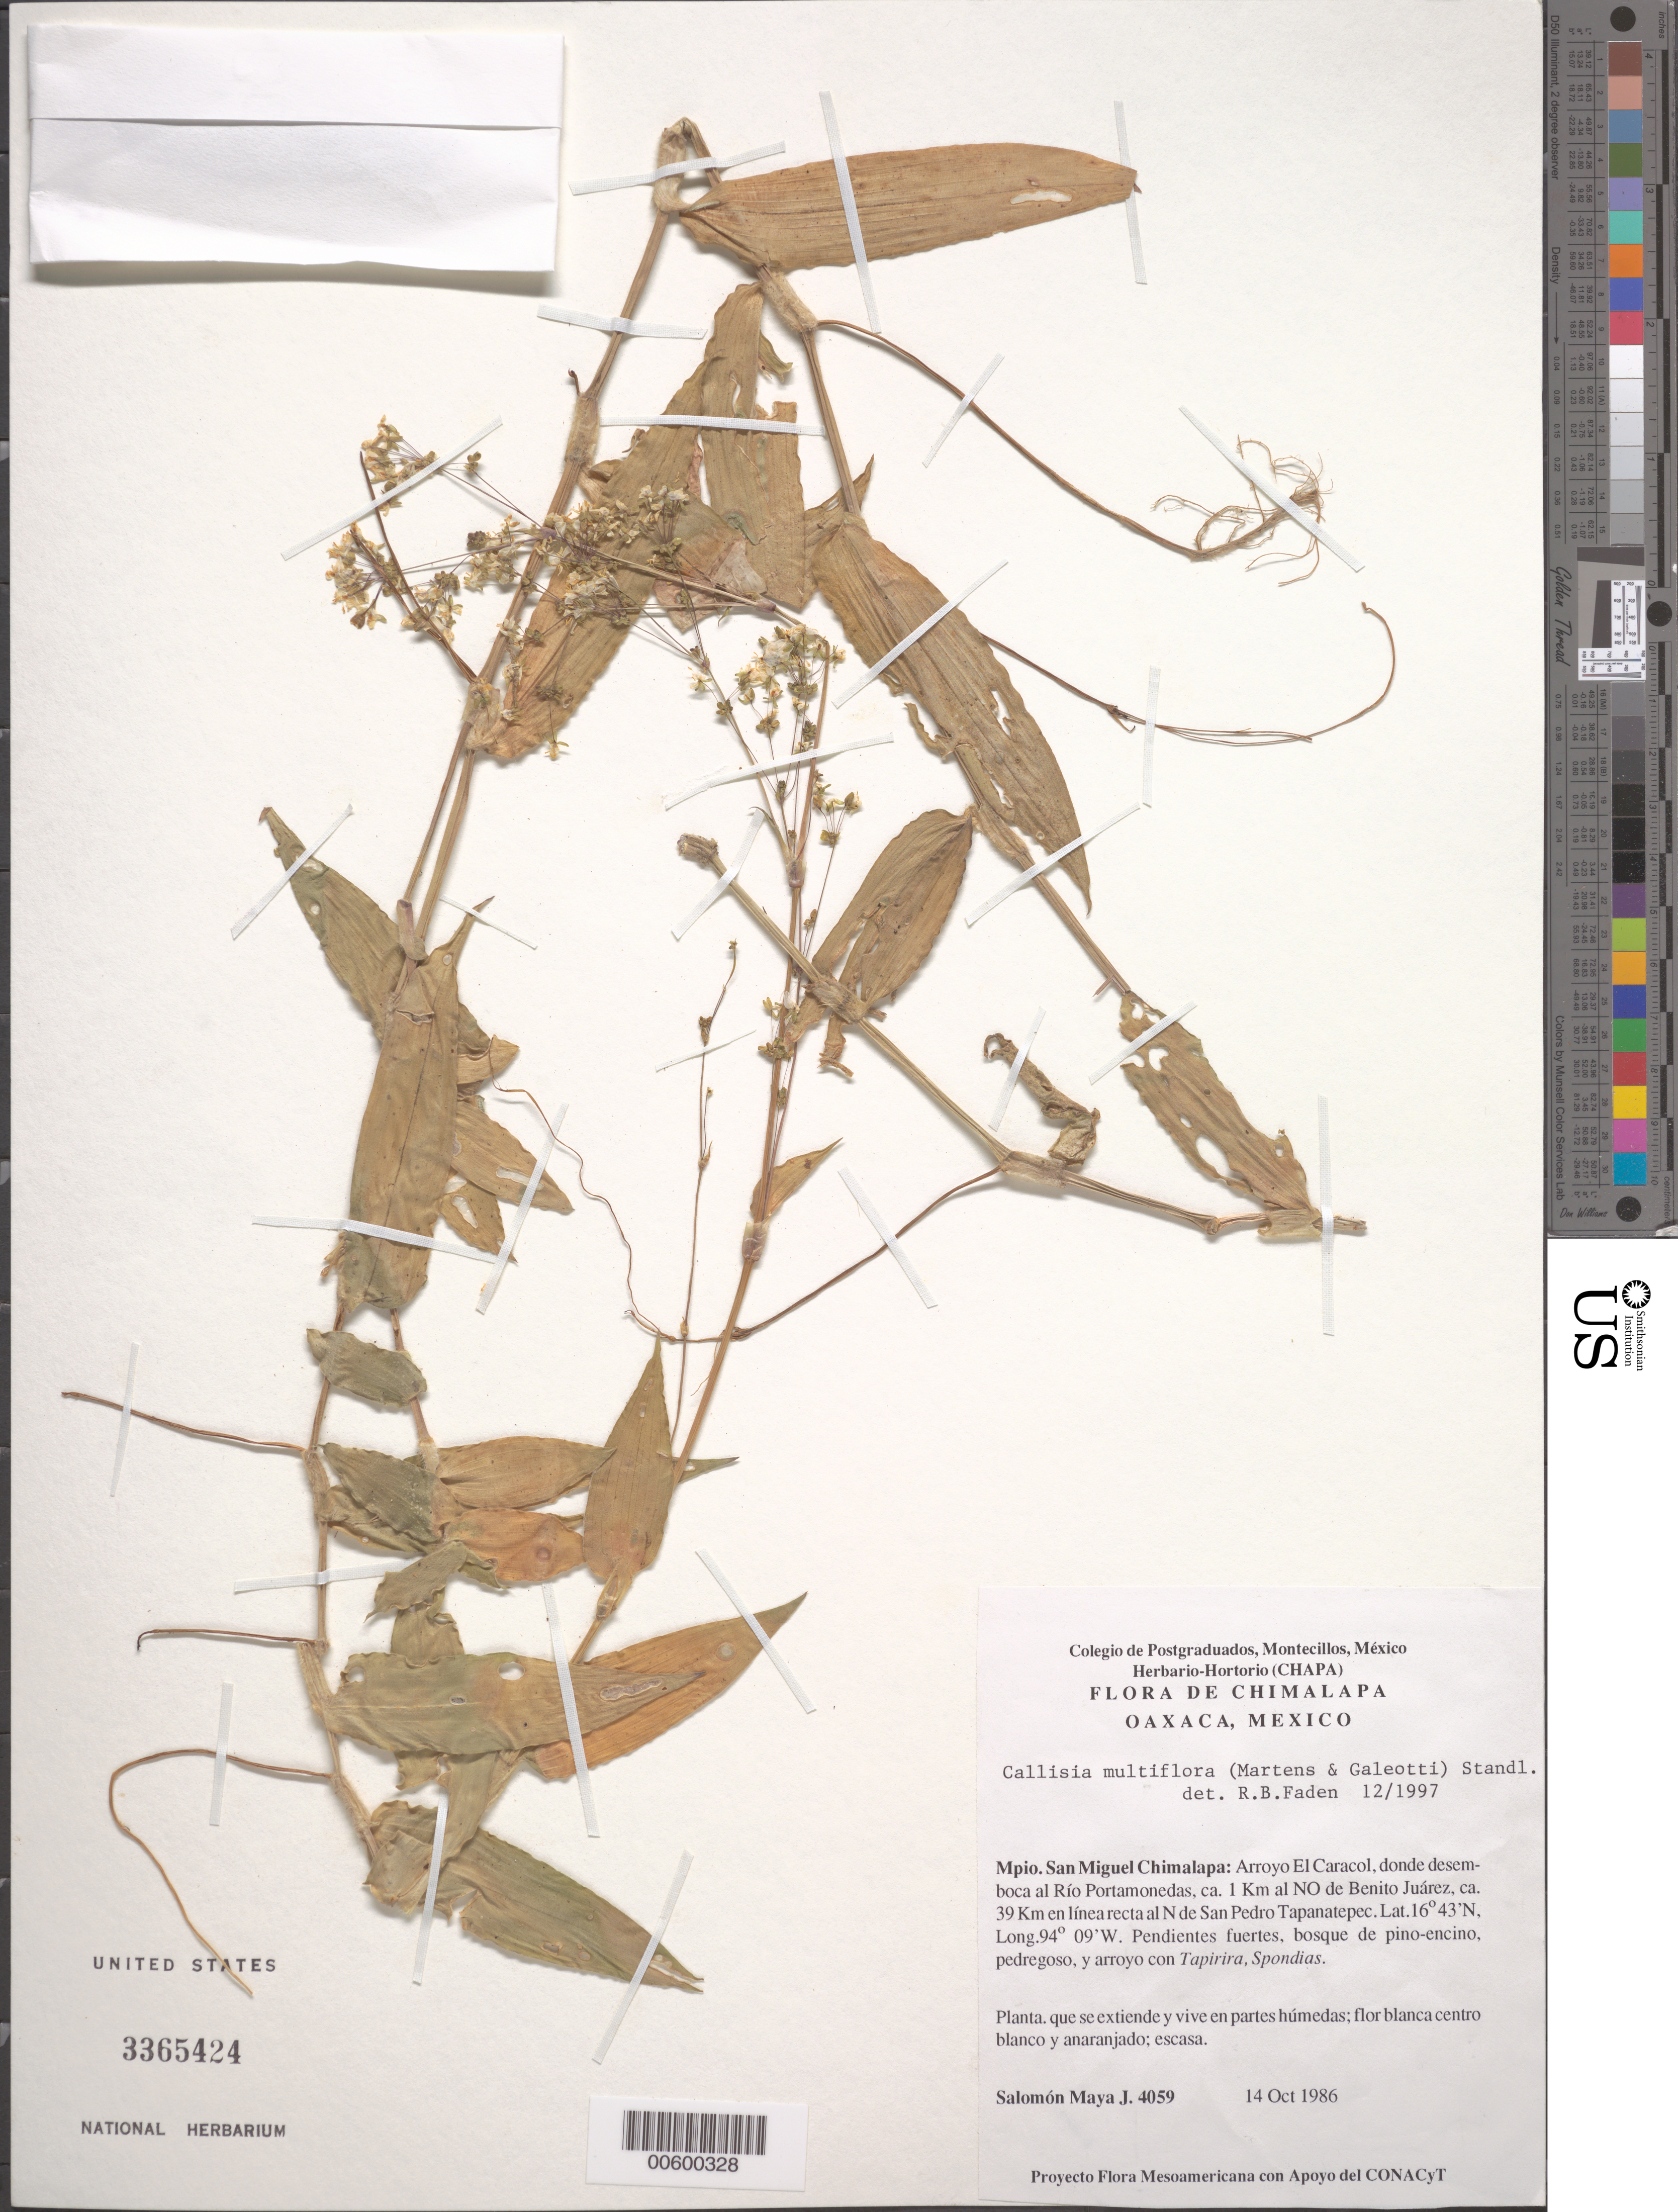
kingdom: Plantae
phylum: Tracheophyta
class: Liliopsida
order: Commelinales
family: Commelinaceae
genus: Callisia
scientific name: Callisia multiflora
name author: (M. Martens & Galeotti) Standl.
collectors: S. Maya J.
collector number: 4059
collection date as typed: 14 Oct 1986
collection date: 1986-10-14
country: Mexico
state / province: Oaxaca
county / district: San Miguel Chimalapa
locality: San miguel chimalapa, arroyo el caracolk, rio portamonedas, NW of benito juarez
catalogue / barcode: US 3365424